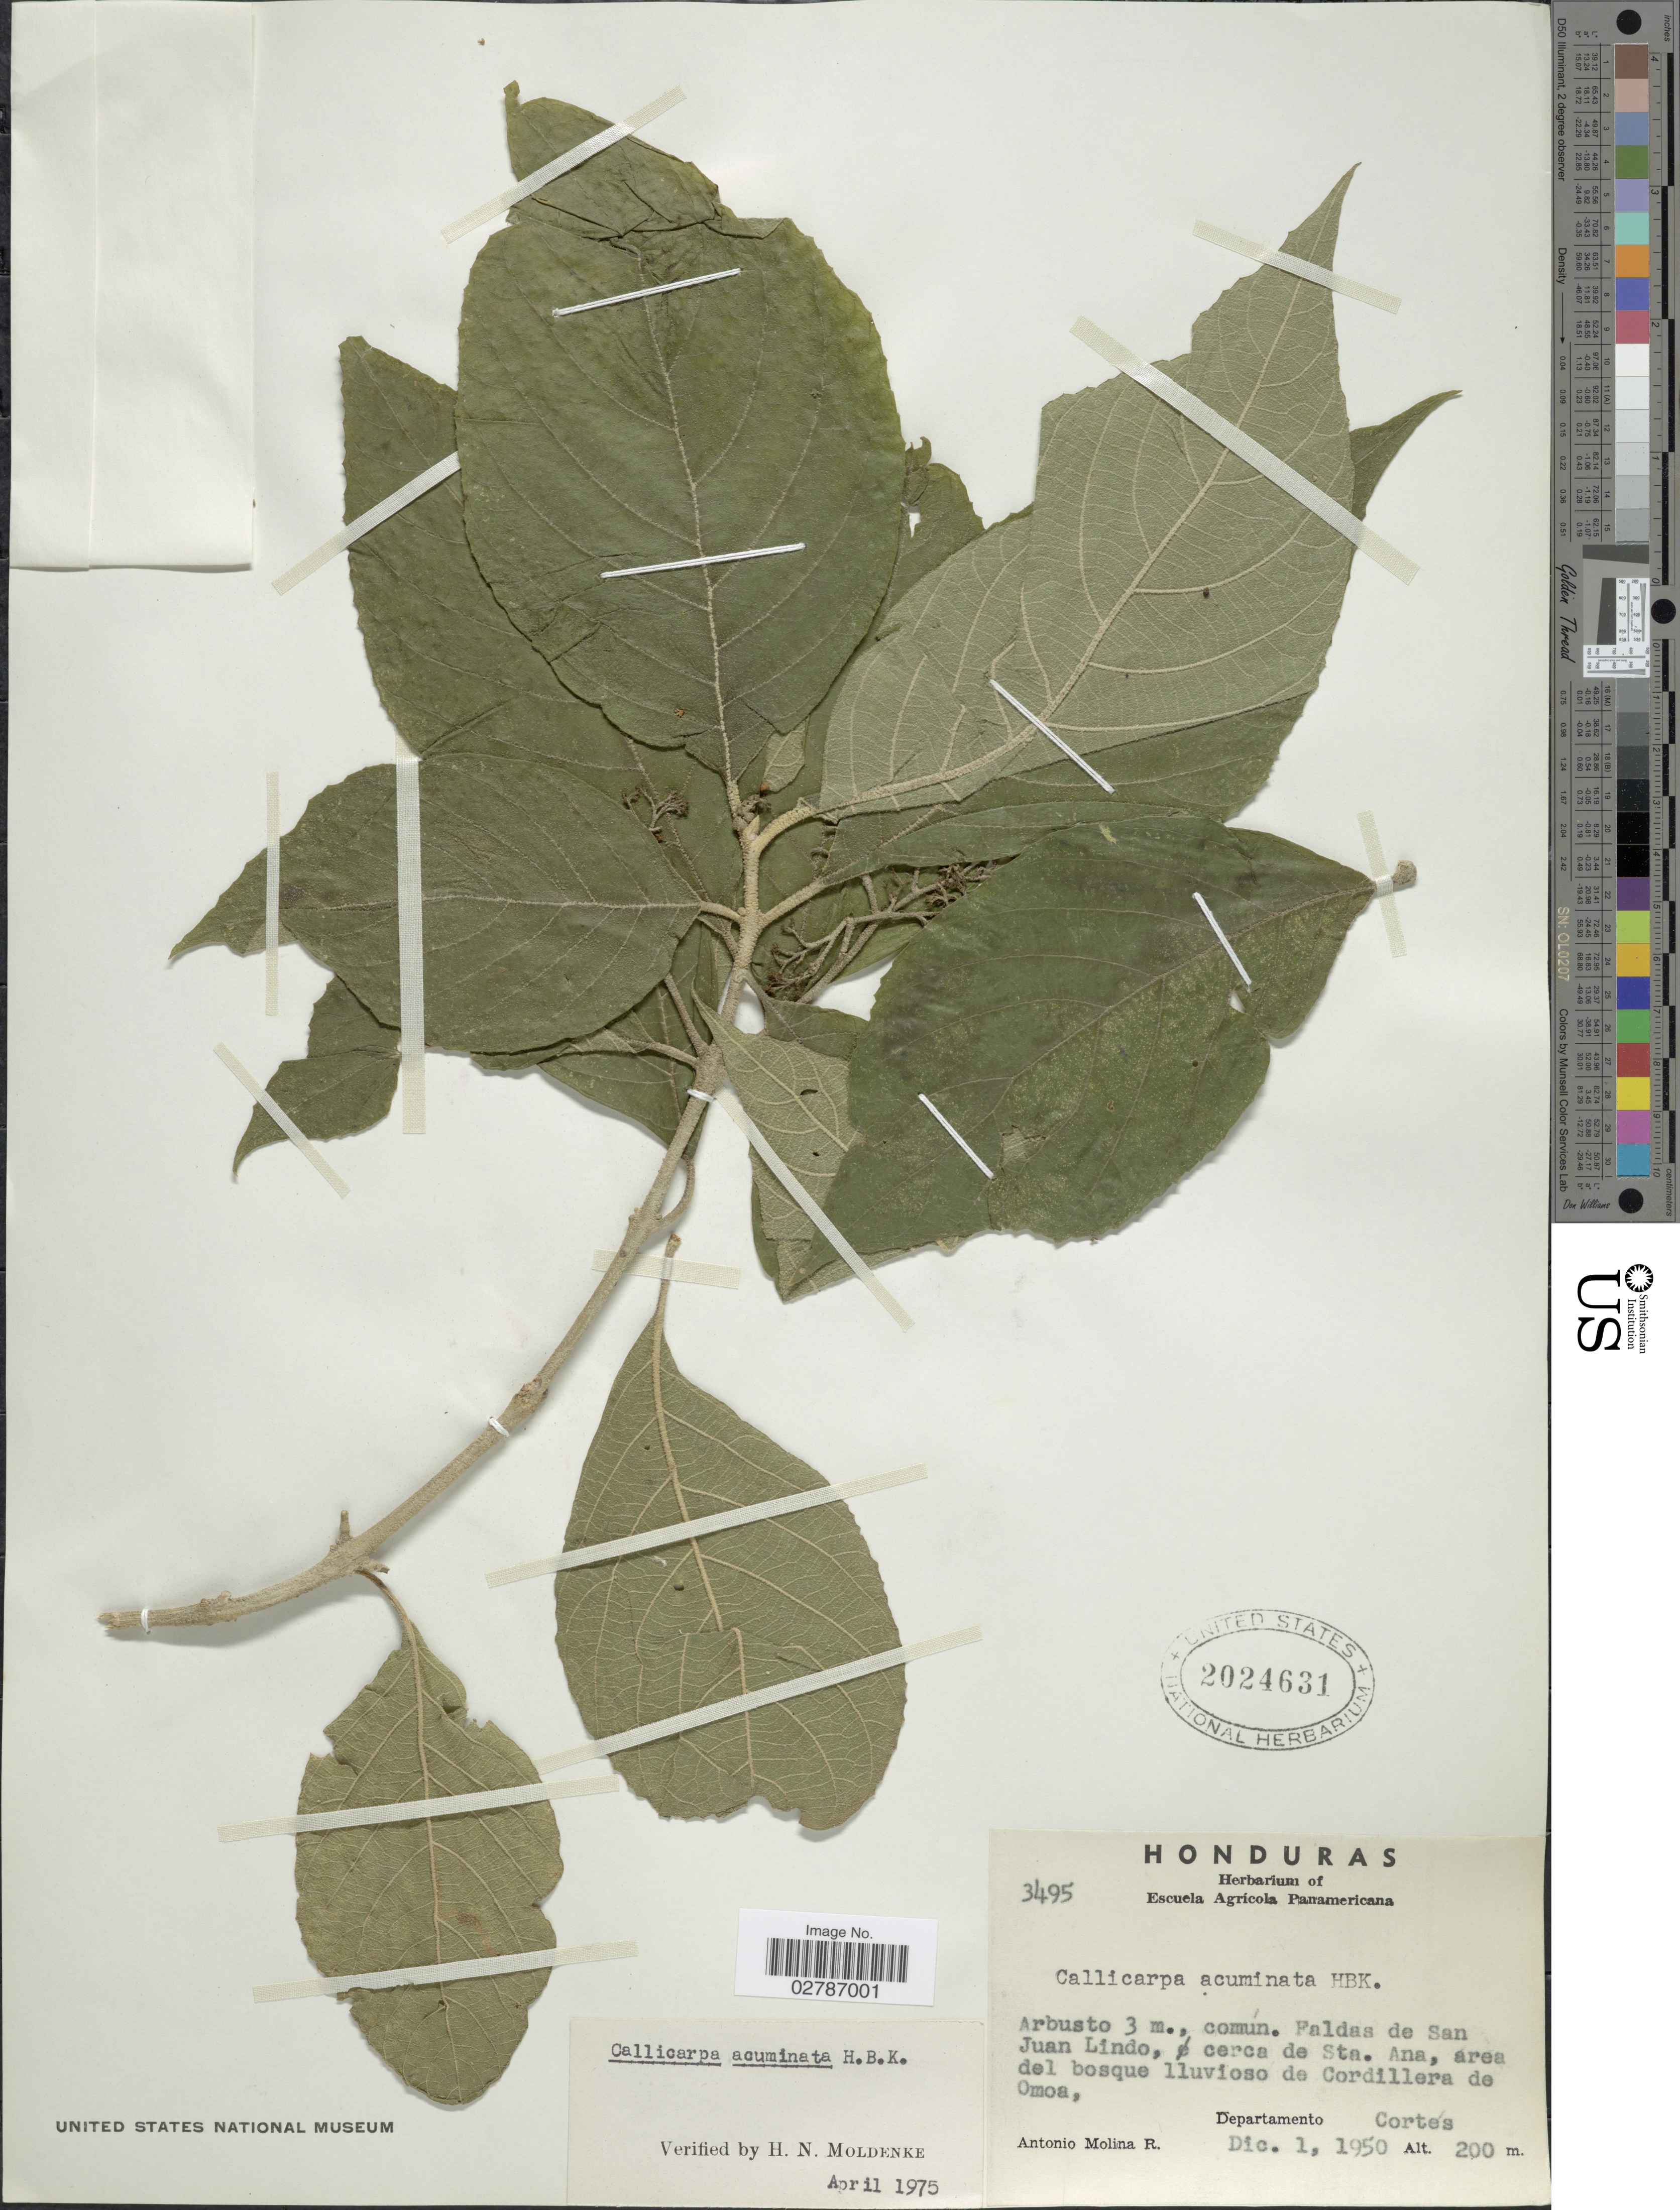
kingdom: Plantae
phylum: Tracheophyta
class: Magnoliopsida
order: Lamiales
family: Lamiaceae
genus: Callicarpa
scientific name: Callicarpa acuminata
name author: Kunth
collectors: A. Molina R.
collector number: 3495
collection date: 1950-12-01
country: Honduras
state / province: Cortés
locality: Común. Faldas de San Juan Lindo, cerca de Sta. Ana, area del bosque lluvioso de Cordillera de Omoa, Departamento Cortés.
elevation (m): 200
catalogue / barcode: US 2024631